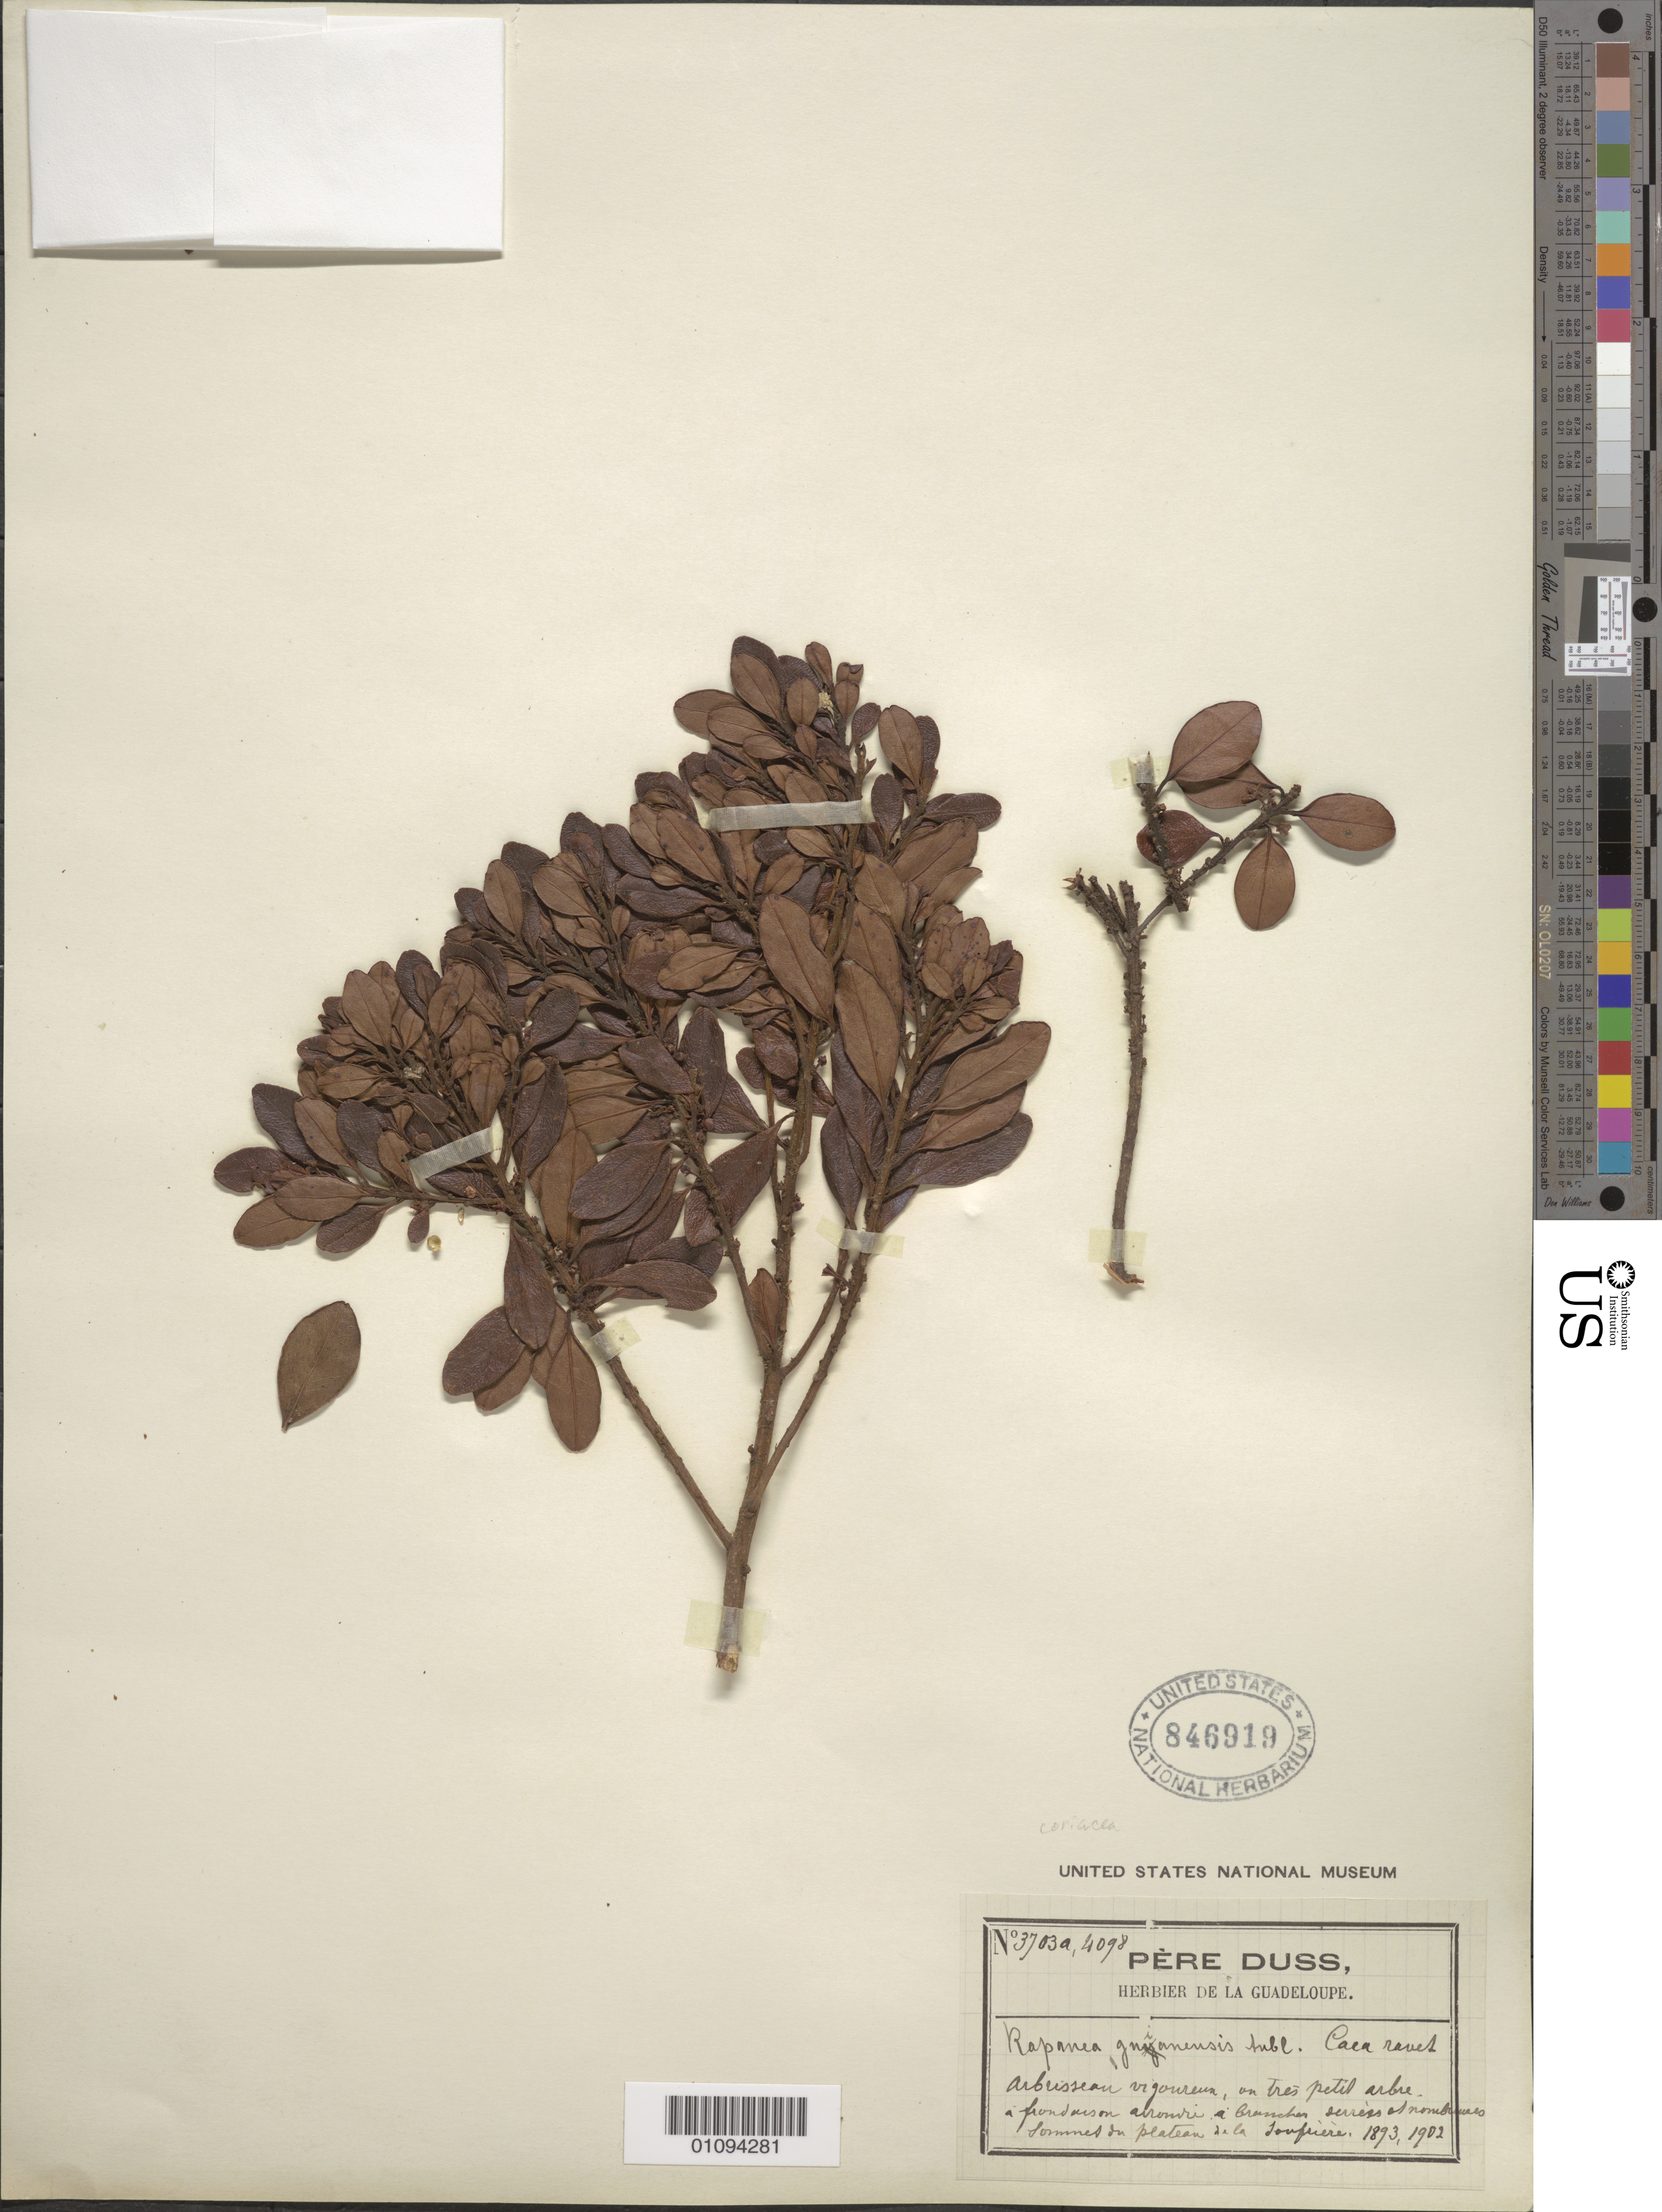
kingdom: Plantae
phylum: Tracheophyta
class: Magnoliopsida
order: Ericales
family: Primulaceae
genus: Myrsine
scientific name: Myrsine coriacea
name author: (Sw.) R. Br. ex Roem. & Schult.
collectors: Père Duss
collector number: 3703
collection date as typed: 1893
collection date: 1893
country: Guadeloupe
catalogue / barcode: US 846919